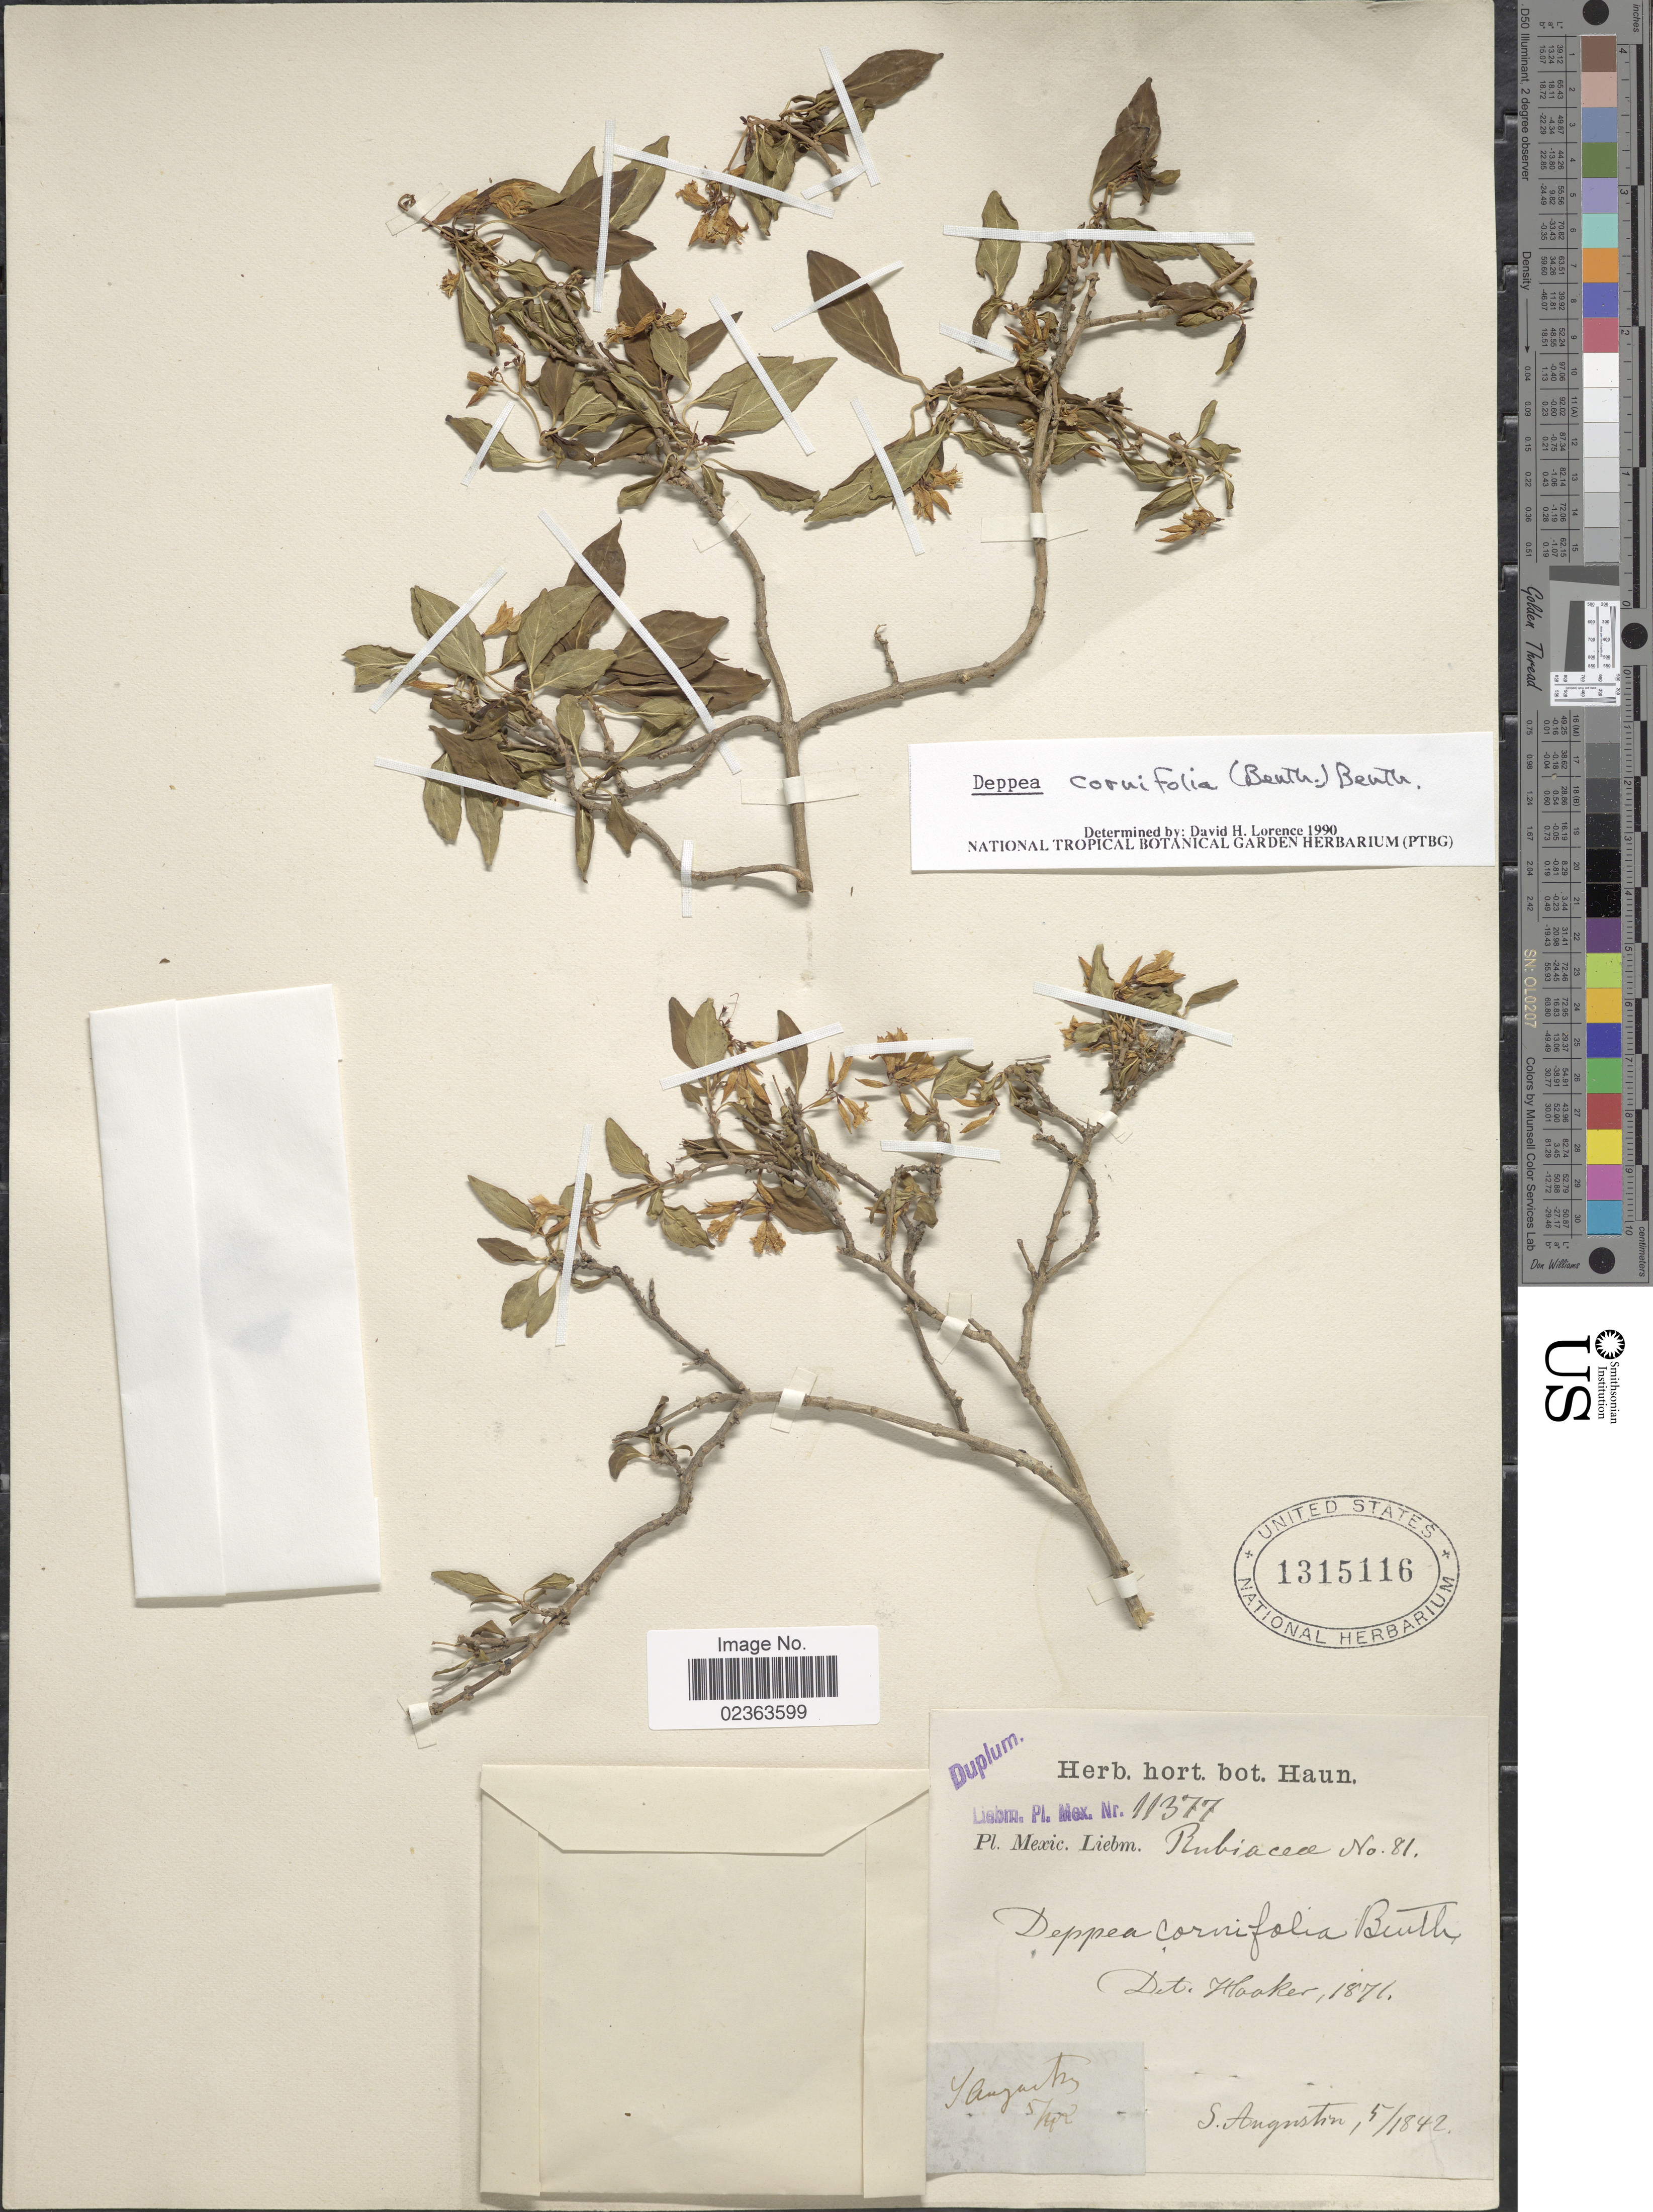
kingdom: Plantae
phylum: Tracheophyta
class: Magnoliopsida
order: Gentianales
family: Rubiaceae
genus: Deppea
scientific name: Deppea cornifolia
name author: (Benth.) Benth.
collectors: Liebmann, --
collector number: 11377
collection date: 1842-05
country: Mexico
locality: S. Augustin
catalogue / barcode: US 1315116